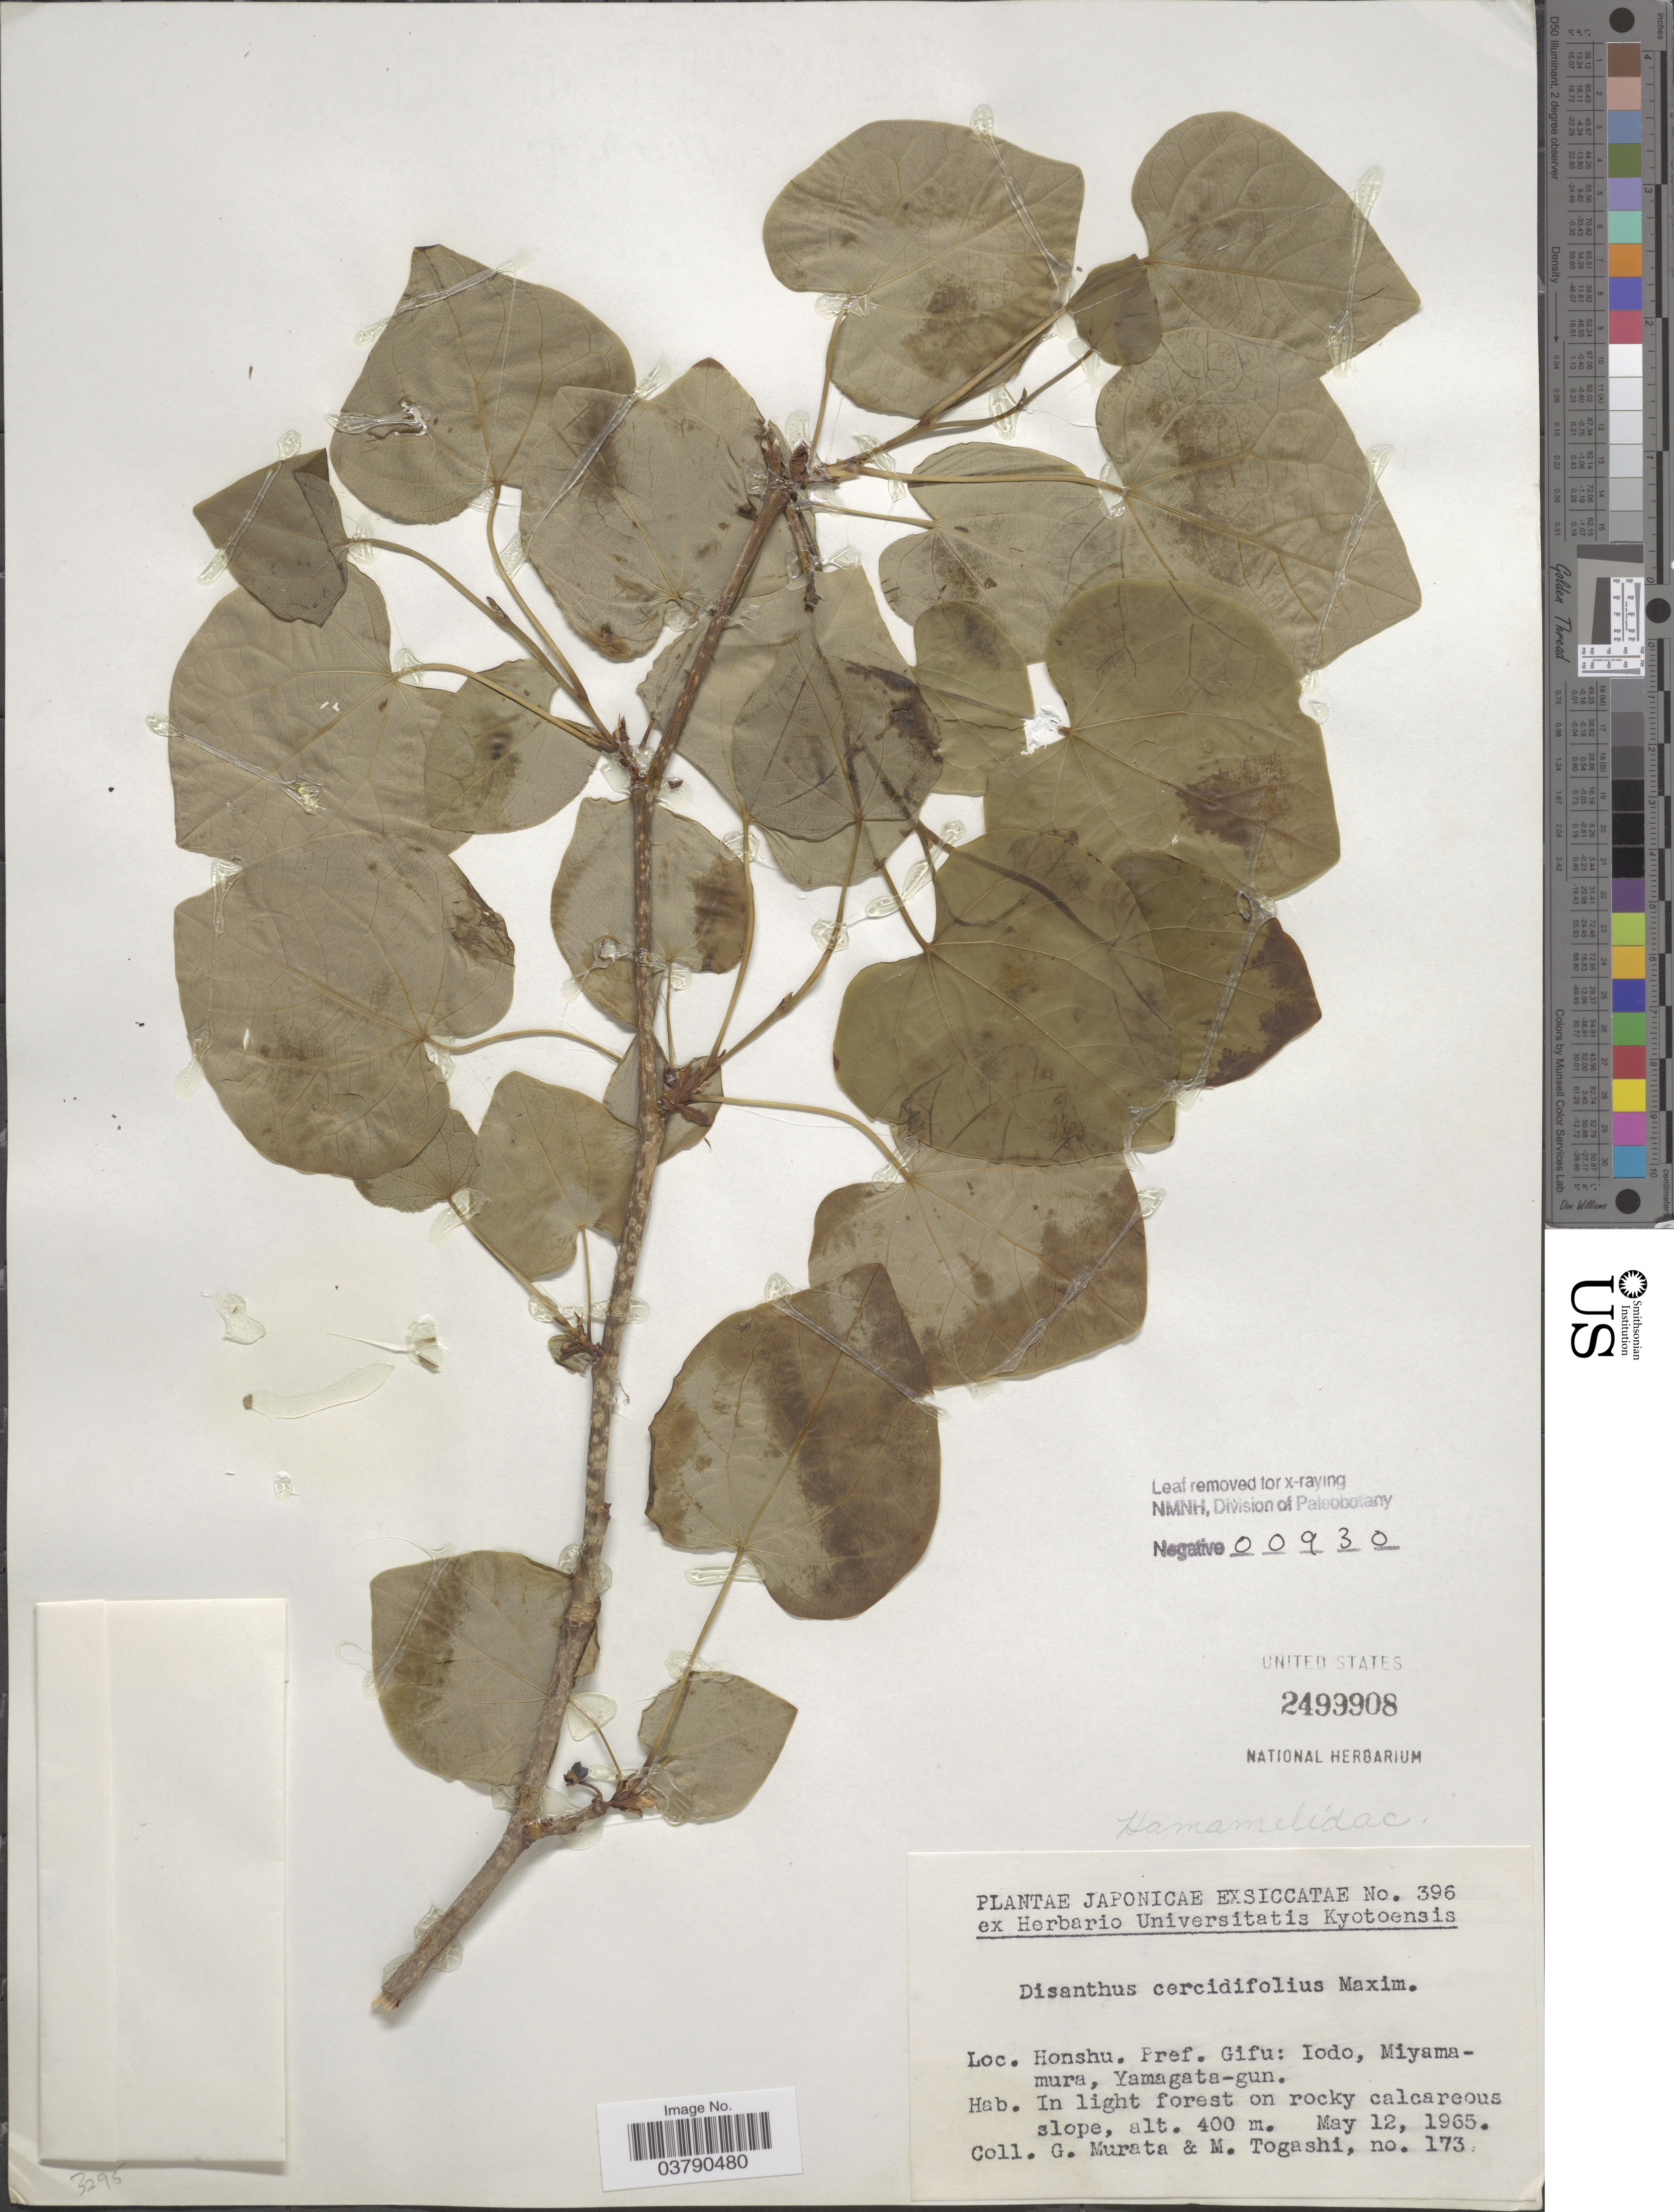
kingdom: Plantae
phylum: Tracheophyta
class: Magnoliopsida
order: Saxifragales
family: Hamamelidaceae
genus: Disanthus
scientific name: Disanthus cercidifolius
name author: Maxim.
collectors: G. Murata & M. Togashi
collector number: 173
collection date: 1965-05-12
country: Japan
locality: Honshu. Pref. Gifu: Iodo, Miyamamura, Yamagata-gun.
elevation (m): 400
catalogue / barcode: US 2499908